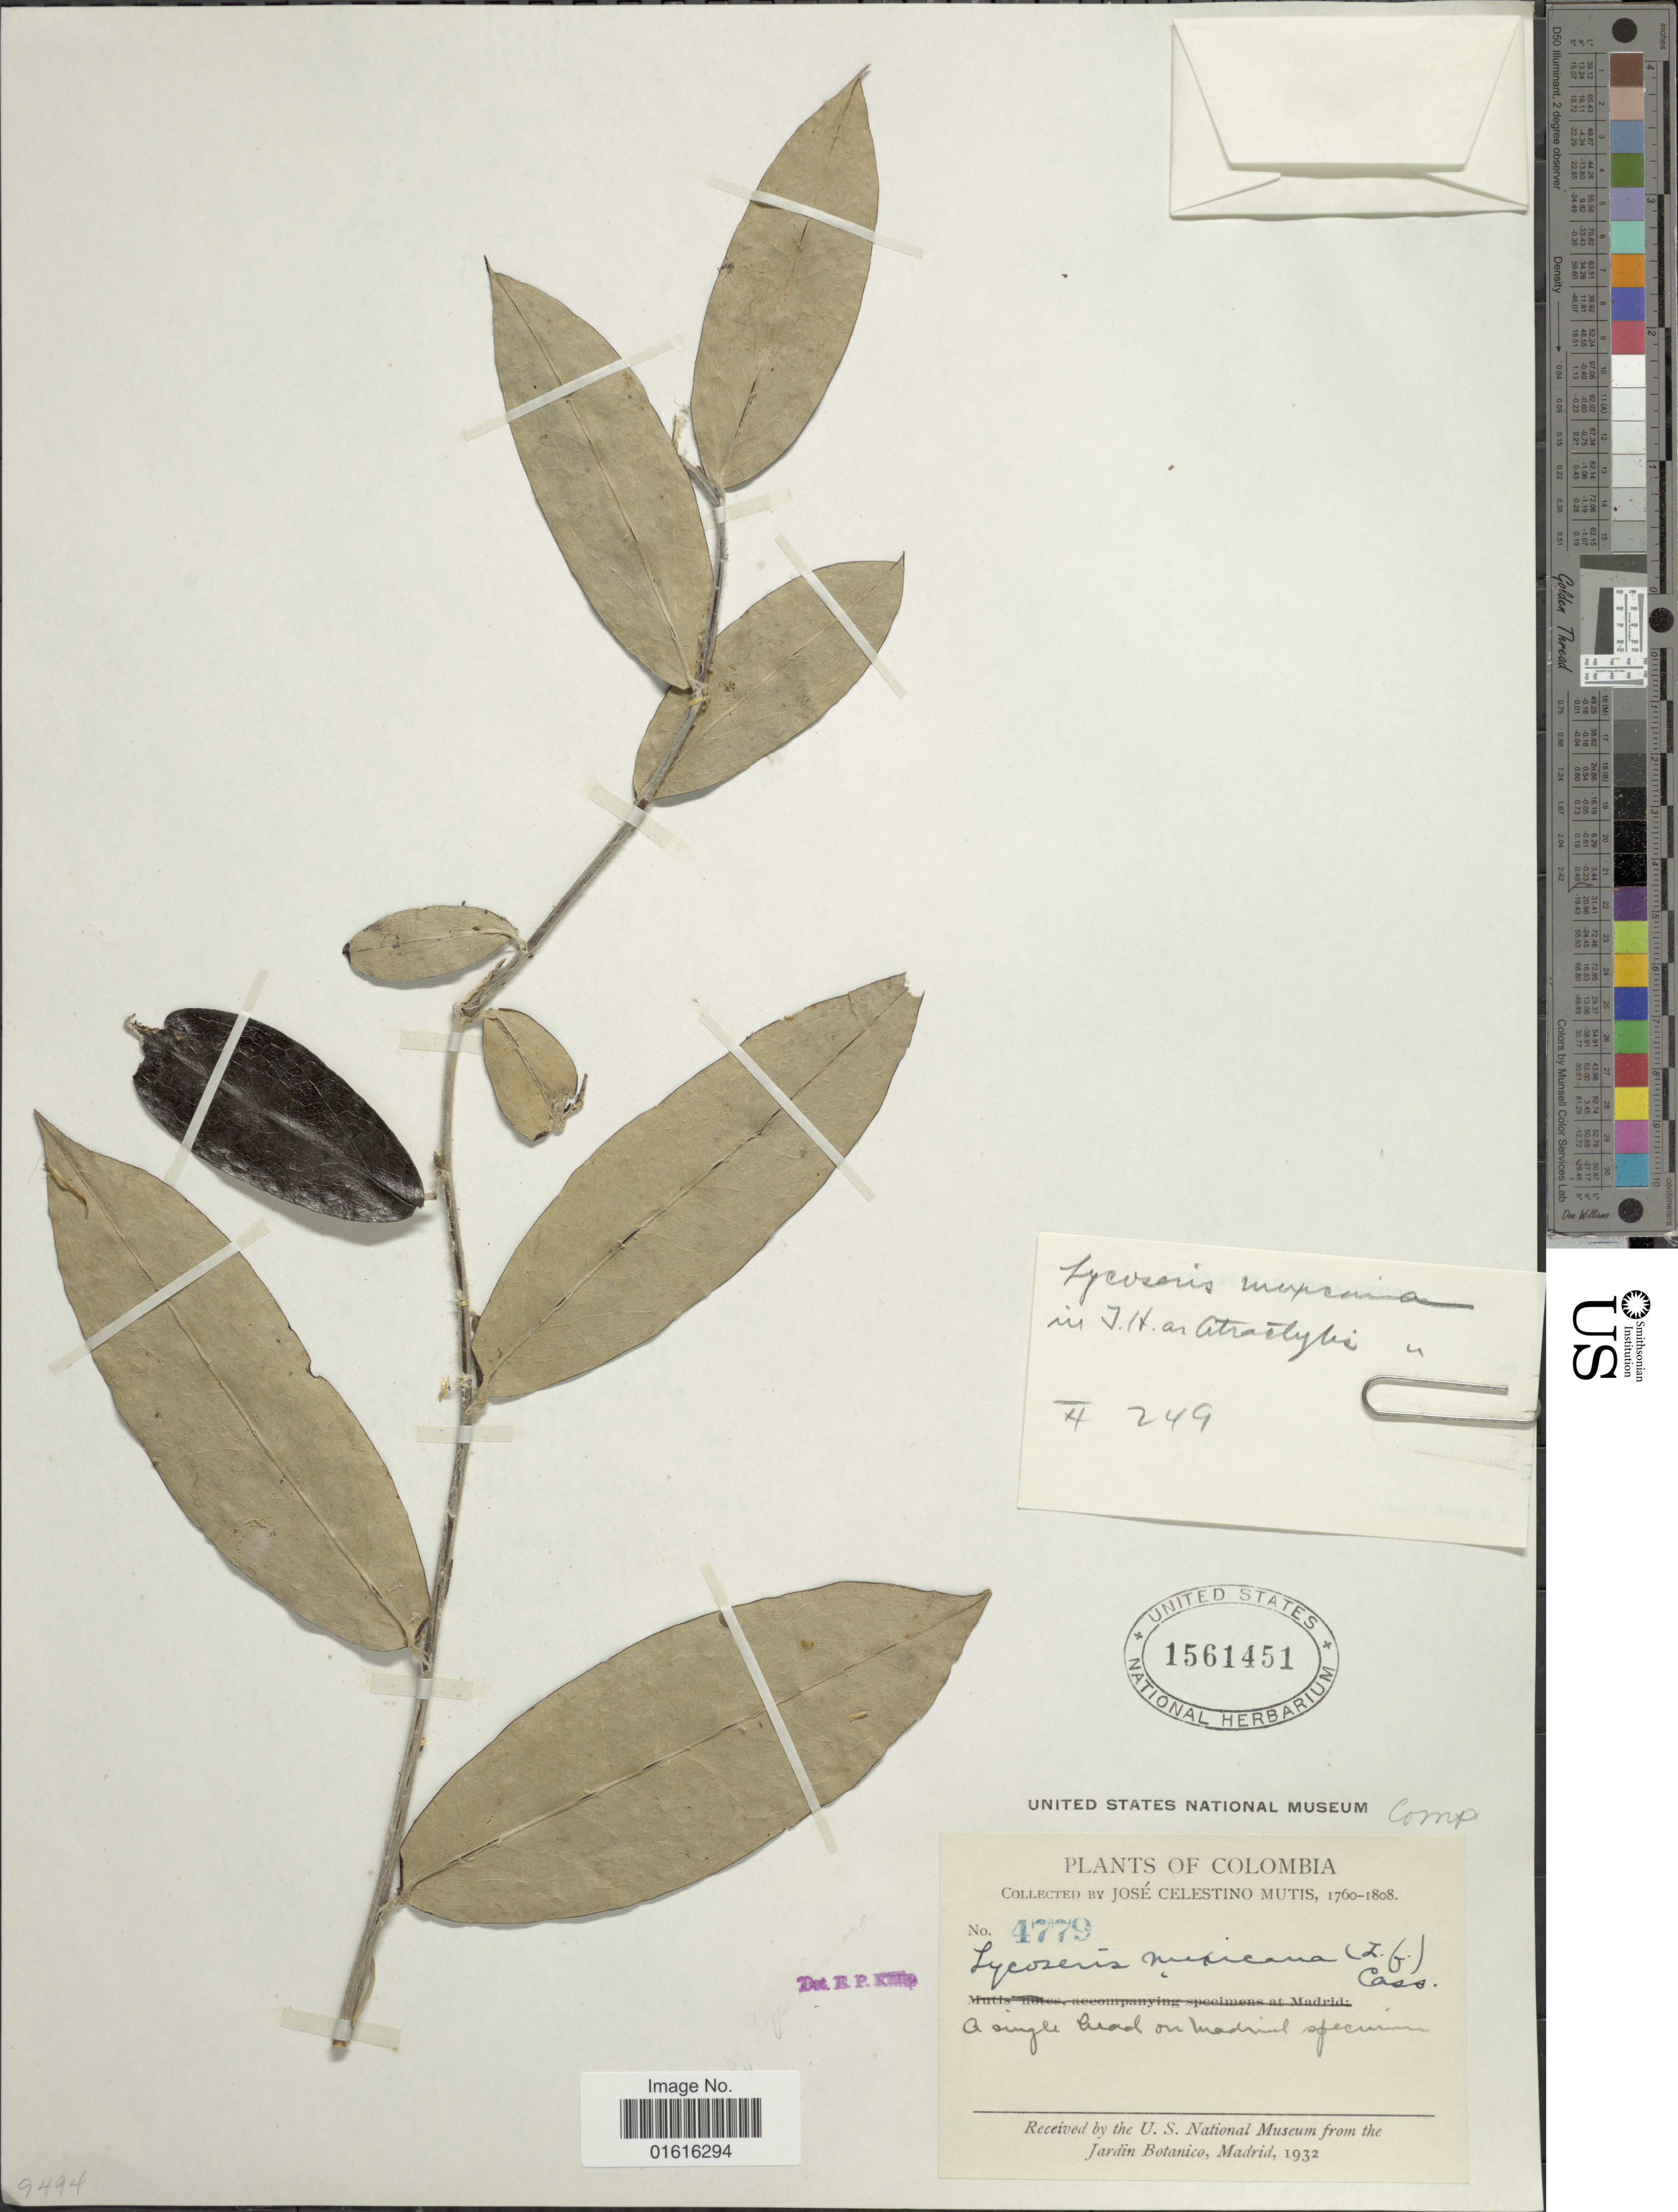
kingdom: Plantae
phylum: Tracheophyta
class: Magnoliopsida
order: Asterales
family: Asteraceae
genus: Lycoseris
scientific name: Lycoseris mexicana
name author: (L. f.) Cass.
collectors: J. C. B. Mutis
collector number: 4779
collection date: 1760/1808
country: Colombia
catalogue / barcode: US 1561451